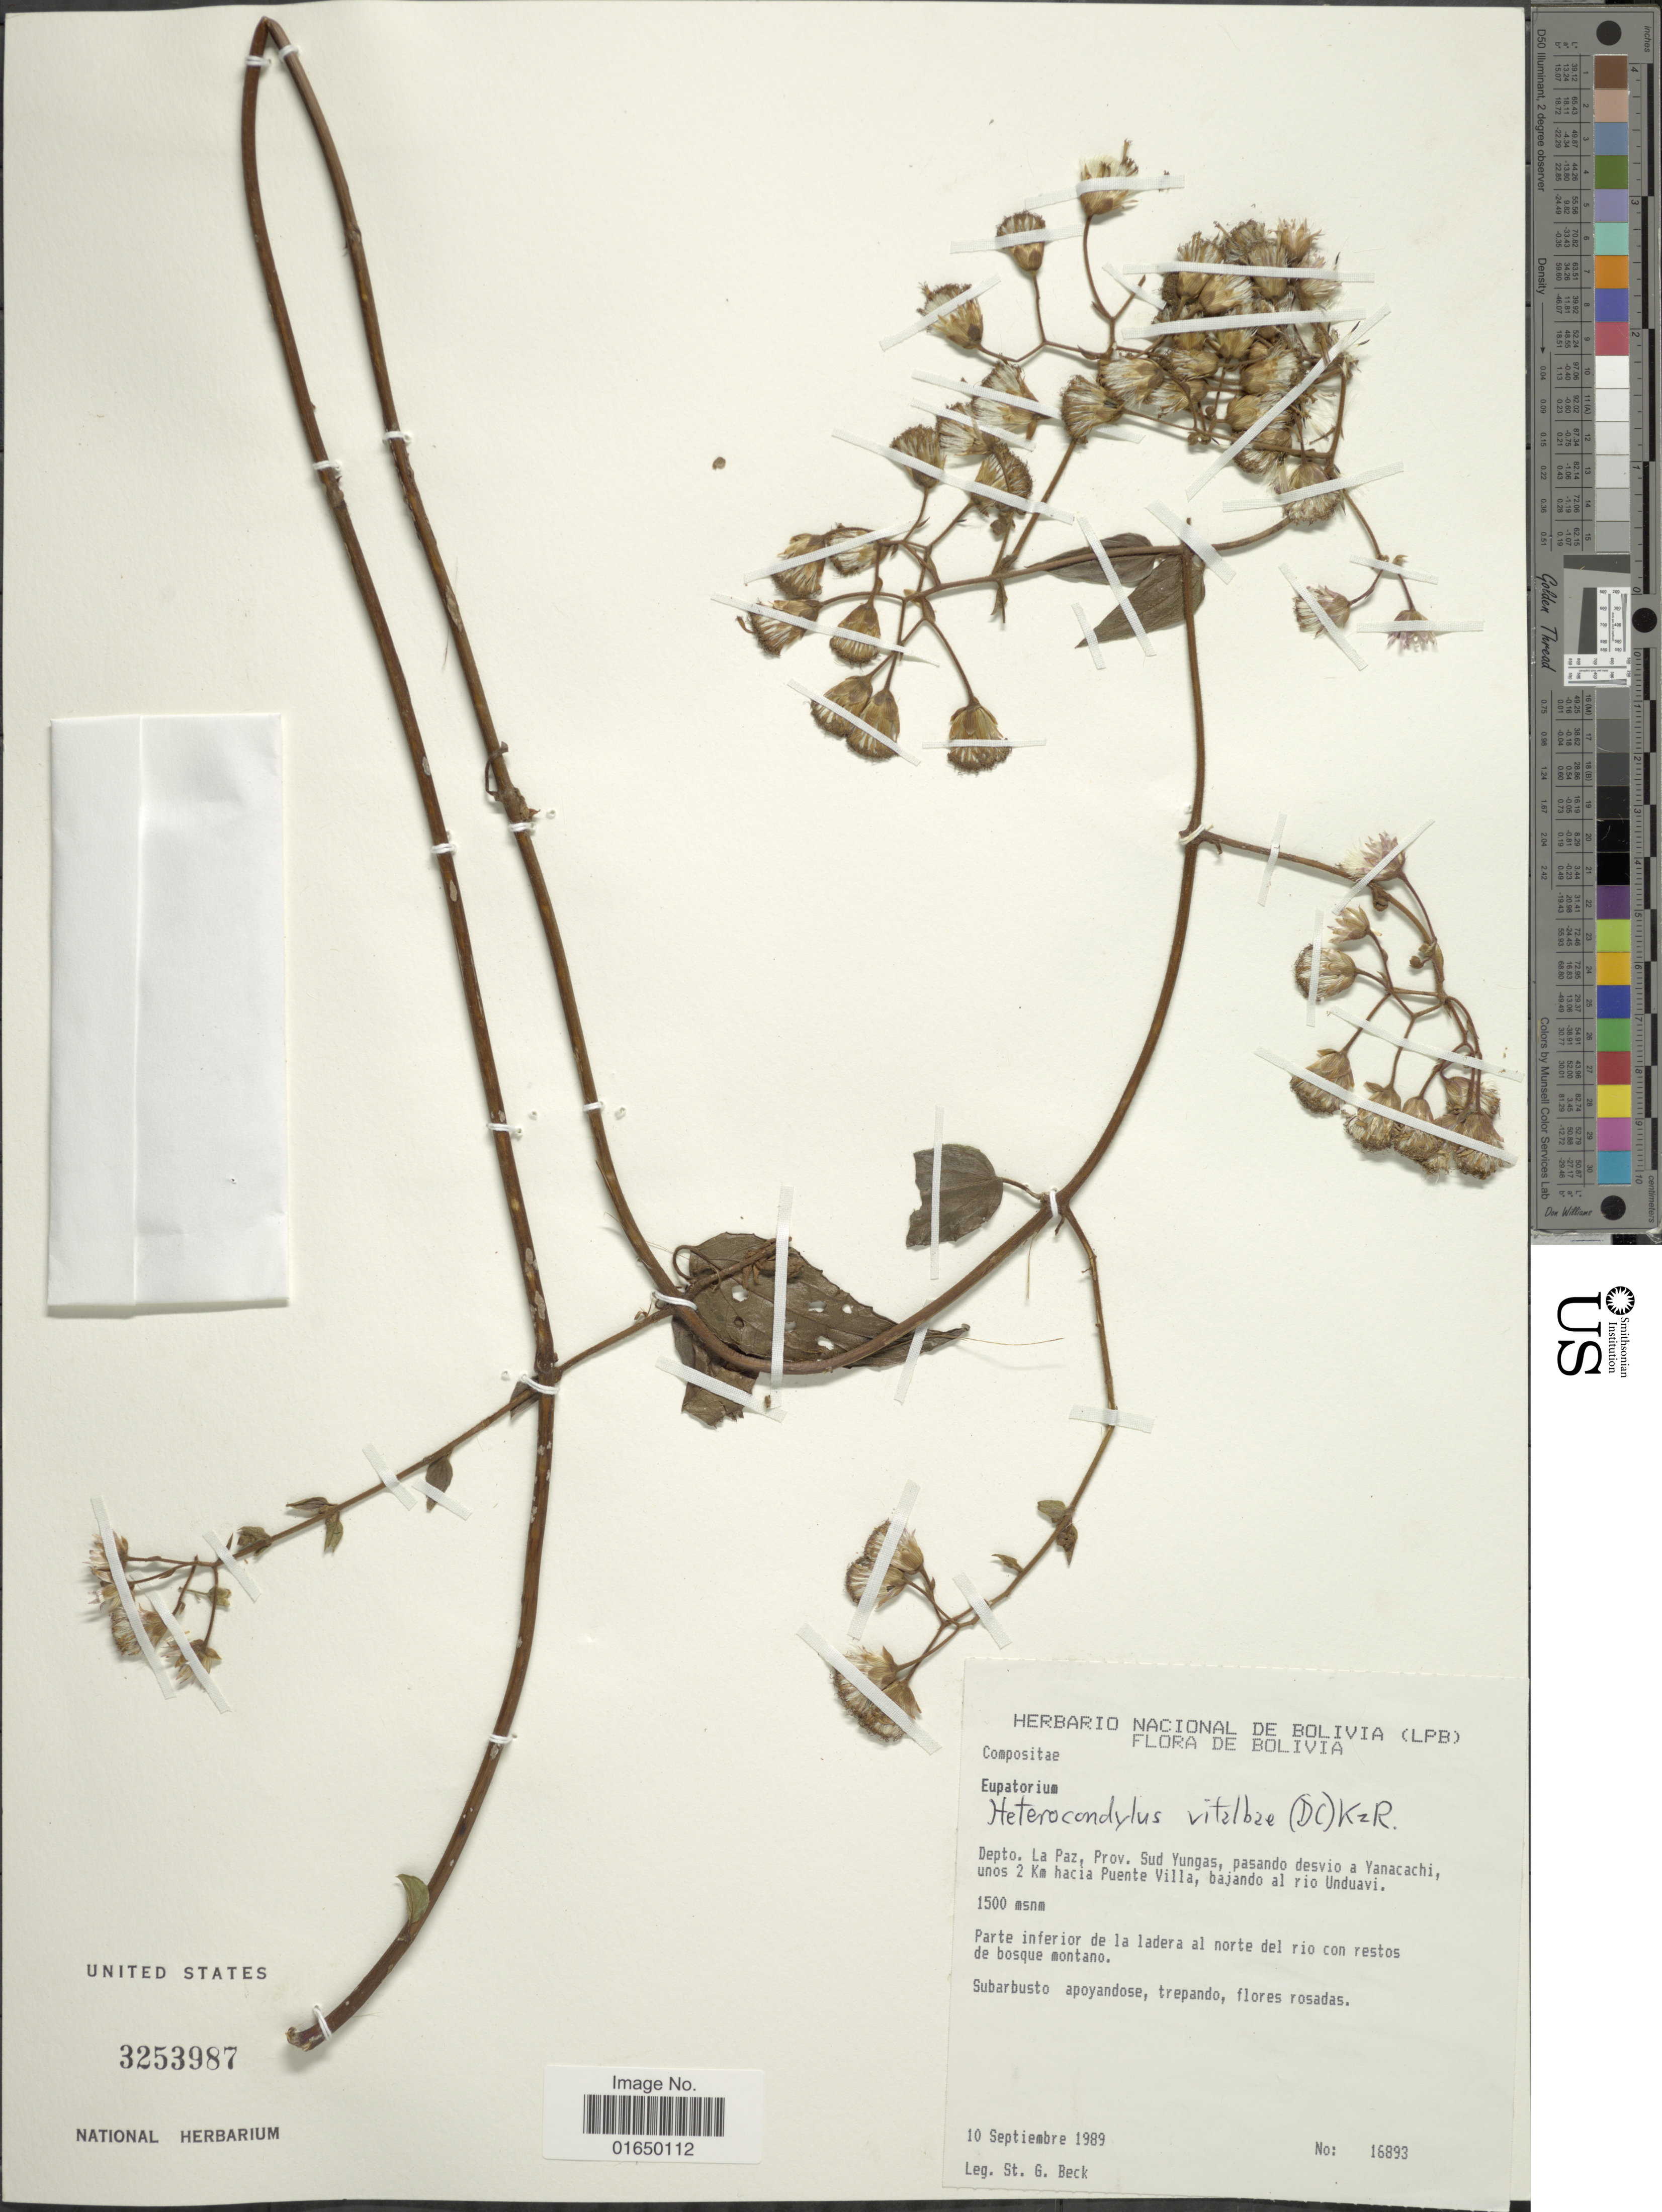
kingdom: Plantae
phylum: Tracheophyta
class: Magnoliopsida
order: Asterales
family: Asteraceae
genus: Heterocondylus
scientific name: Heterocondylus vitalbae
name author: (DC.) R.M. King & H. Rob.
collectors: S. G. Beck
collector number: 16893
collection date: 1989-09-10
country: Bolivia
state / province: La Paz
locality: Depto. La Paz, prov. Sud Yungas, pasando desvio a Yanacachi, unos 2 Km hacia Puente Villa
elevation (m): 1500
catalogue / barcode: US 3253987